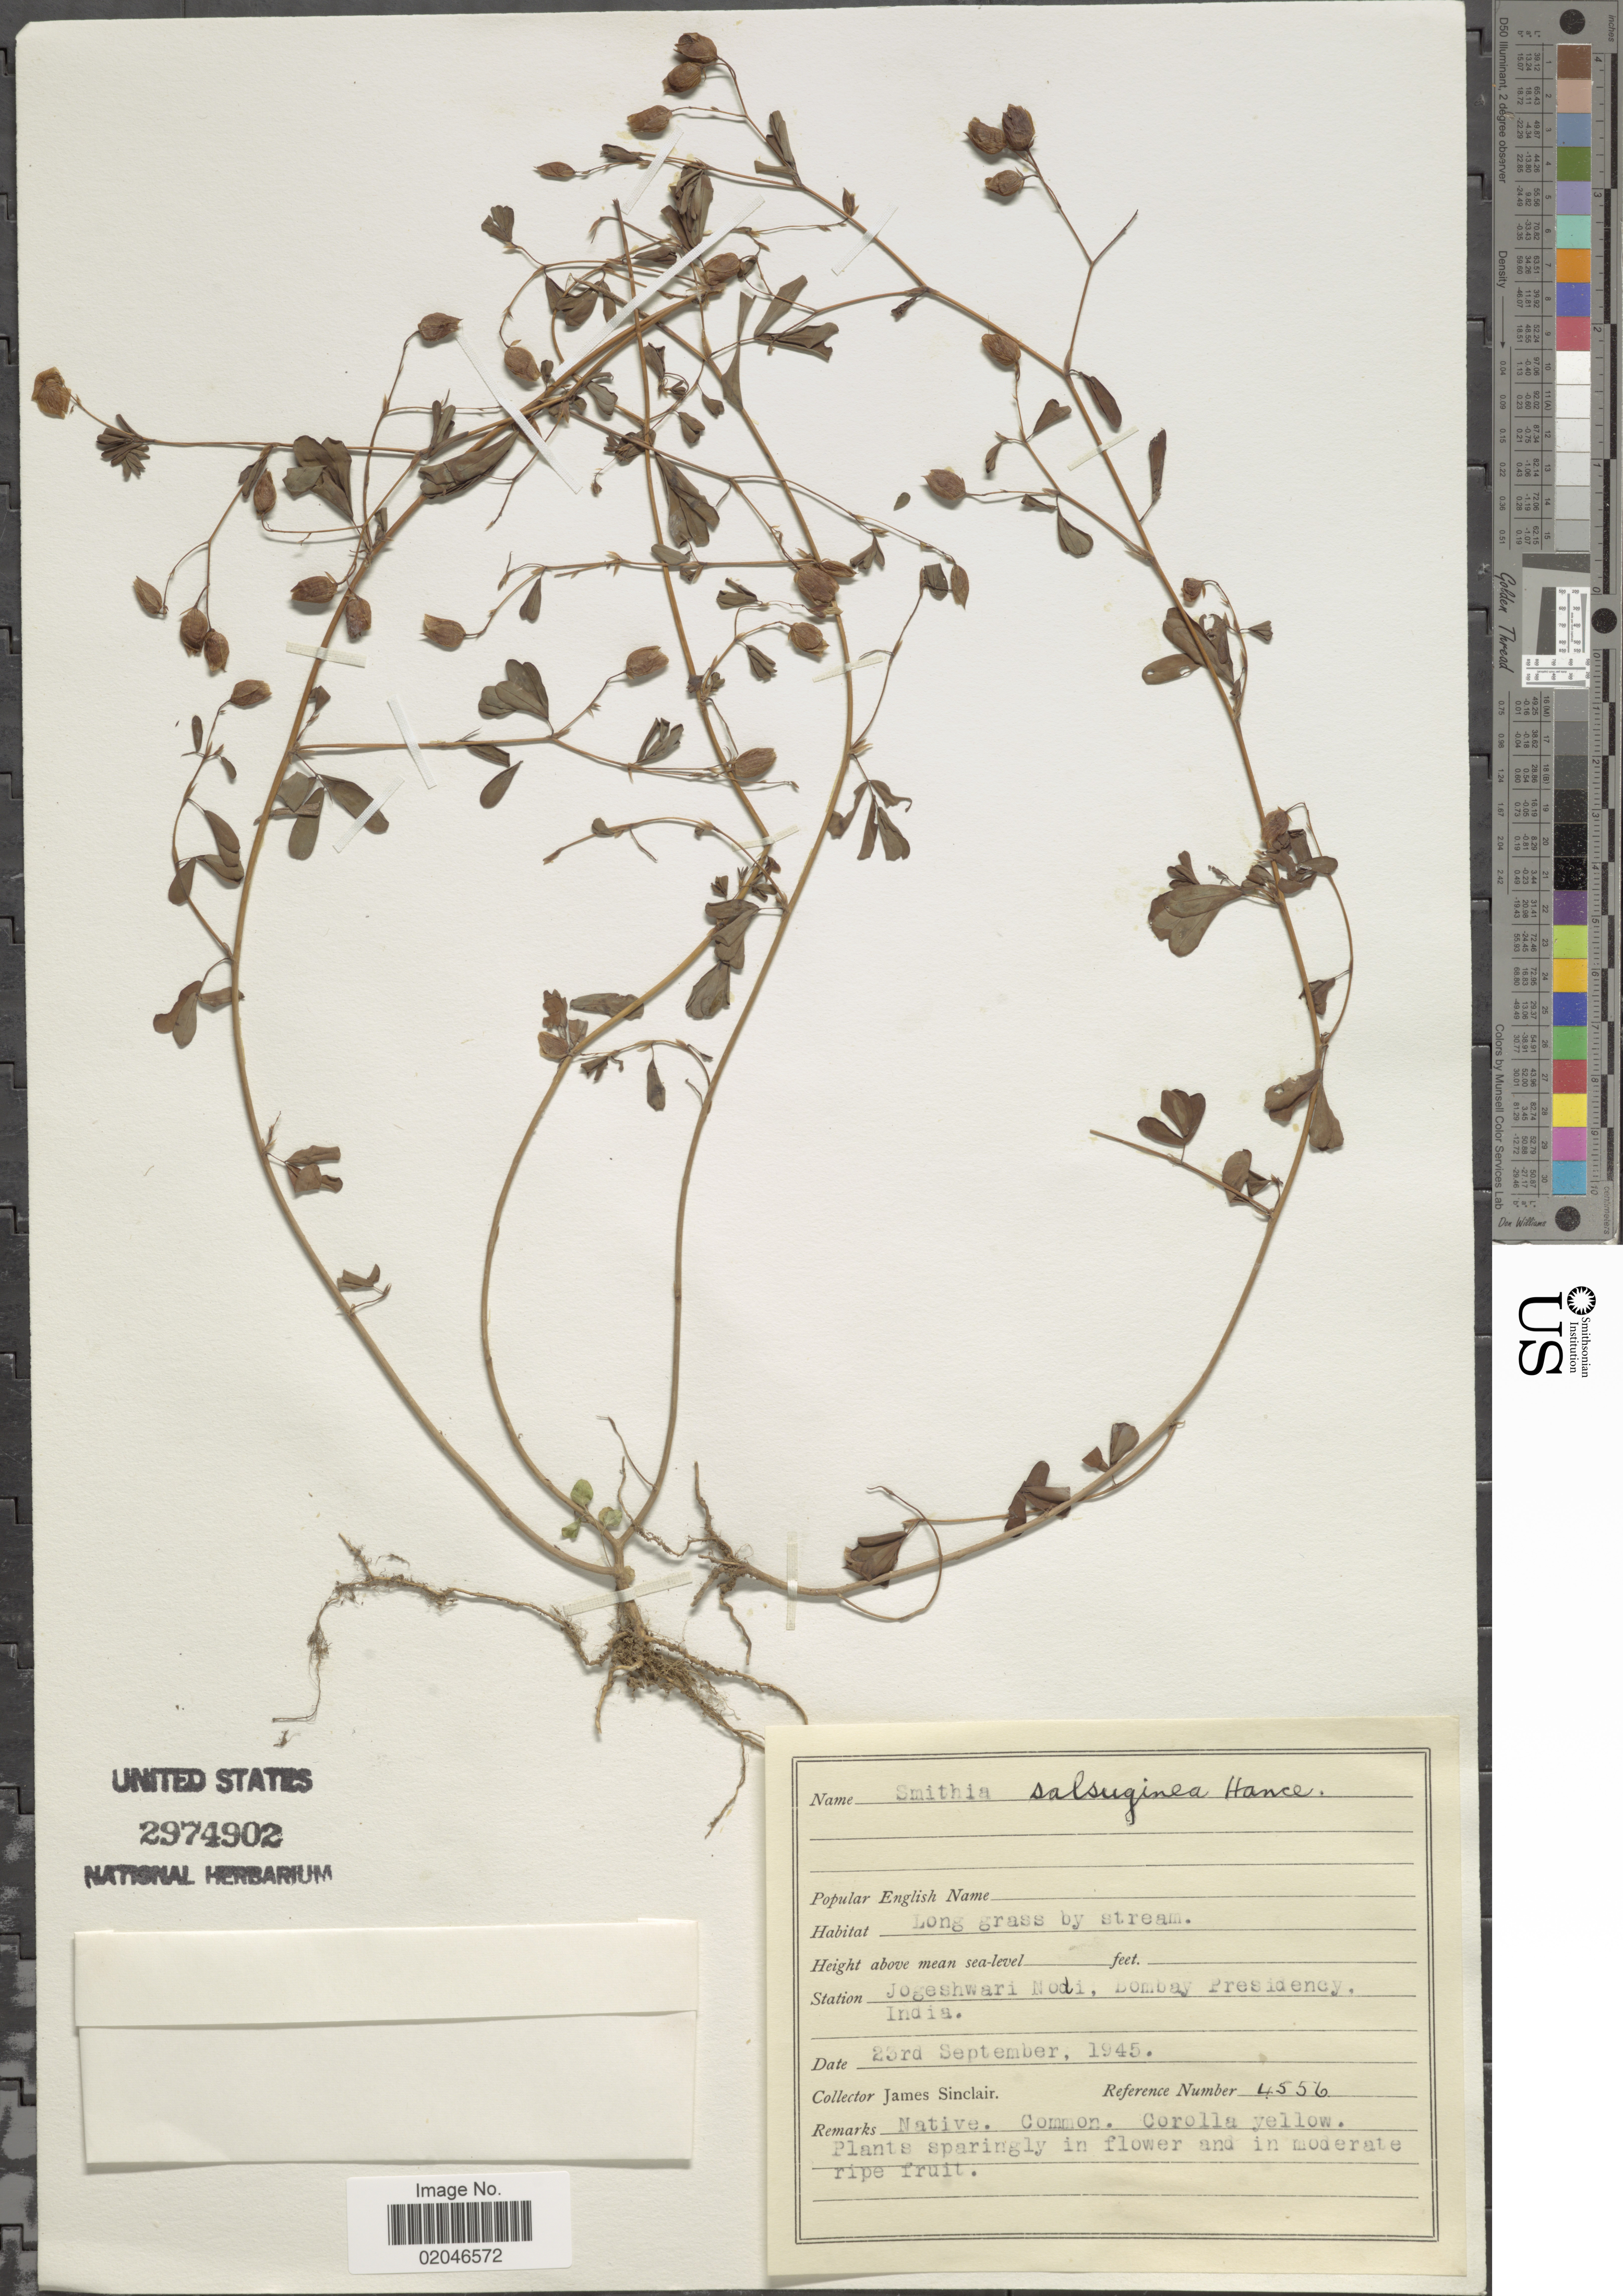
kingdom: Plantae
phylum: Tracheophyta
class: Magnoliopsida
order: Fabales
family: Fabaceae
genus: Smithia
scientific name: Smithia salsuginea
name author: Hance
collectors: J. Sinclair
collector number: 4556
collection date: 1945-09-23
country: India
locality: Long grass by stream, Jogeshwari Nodi, Bombay Presidency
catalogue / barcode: US 2974902